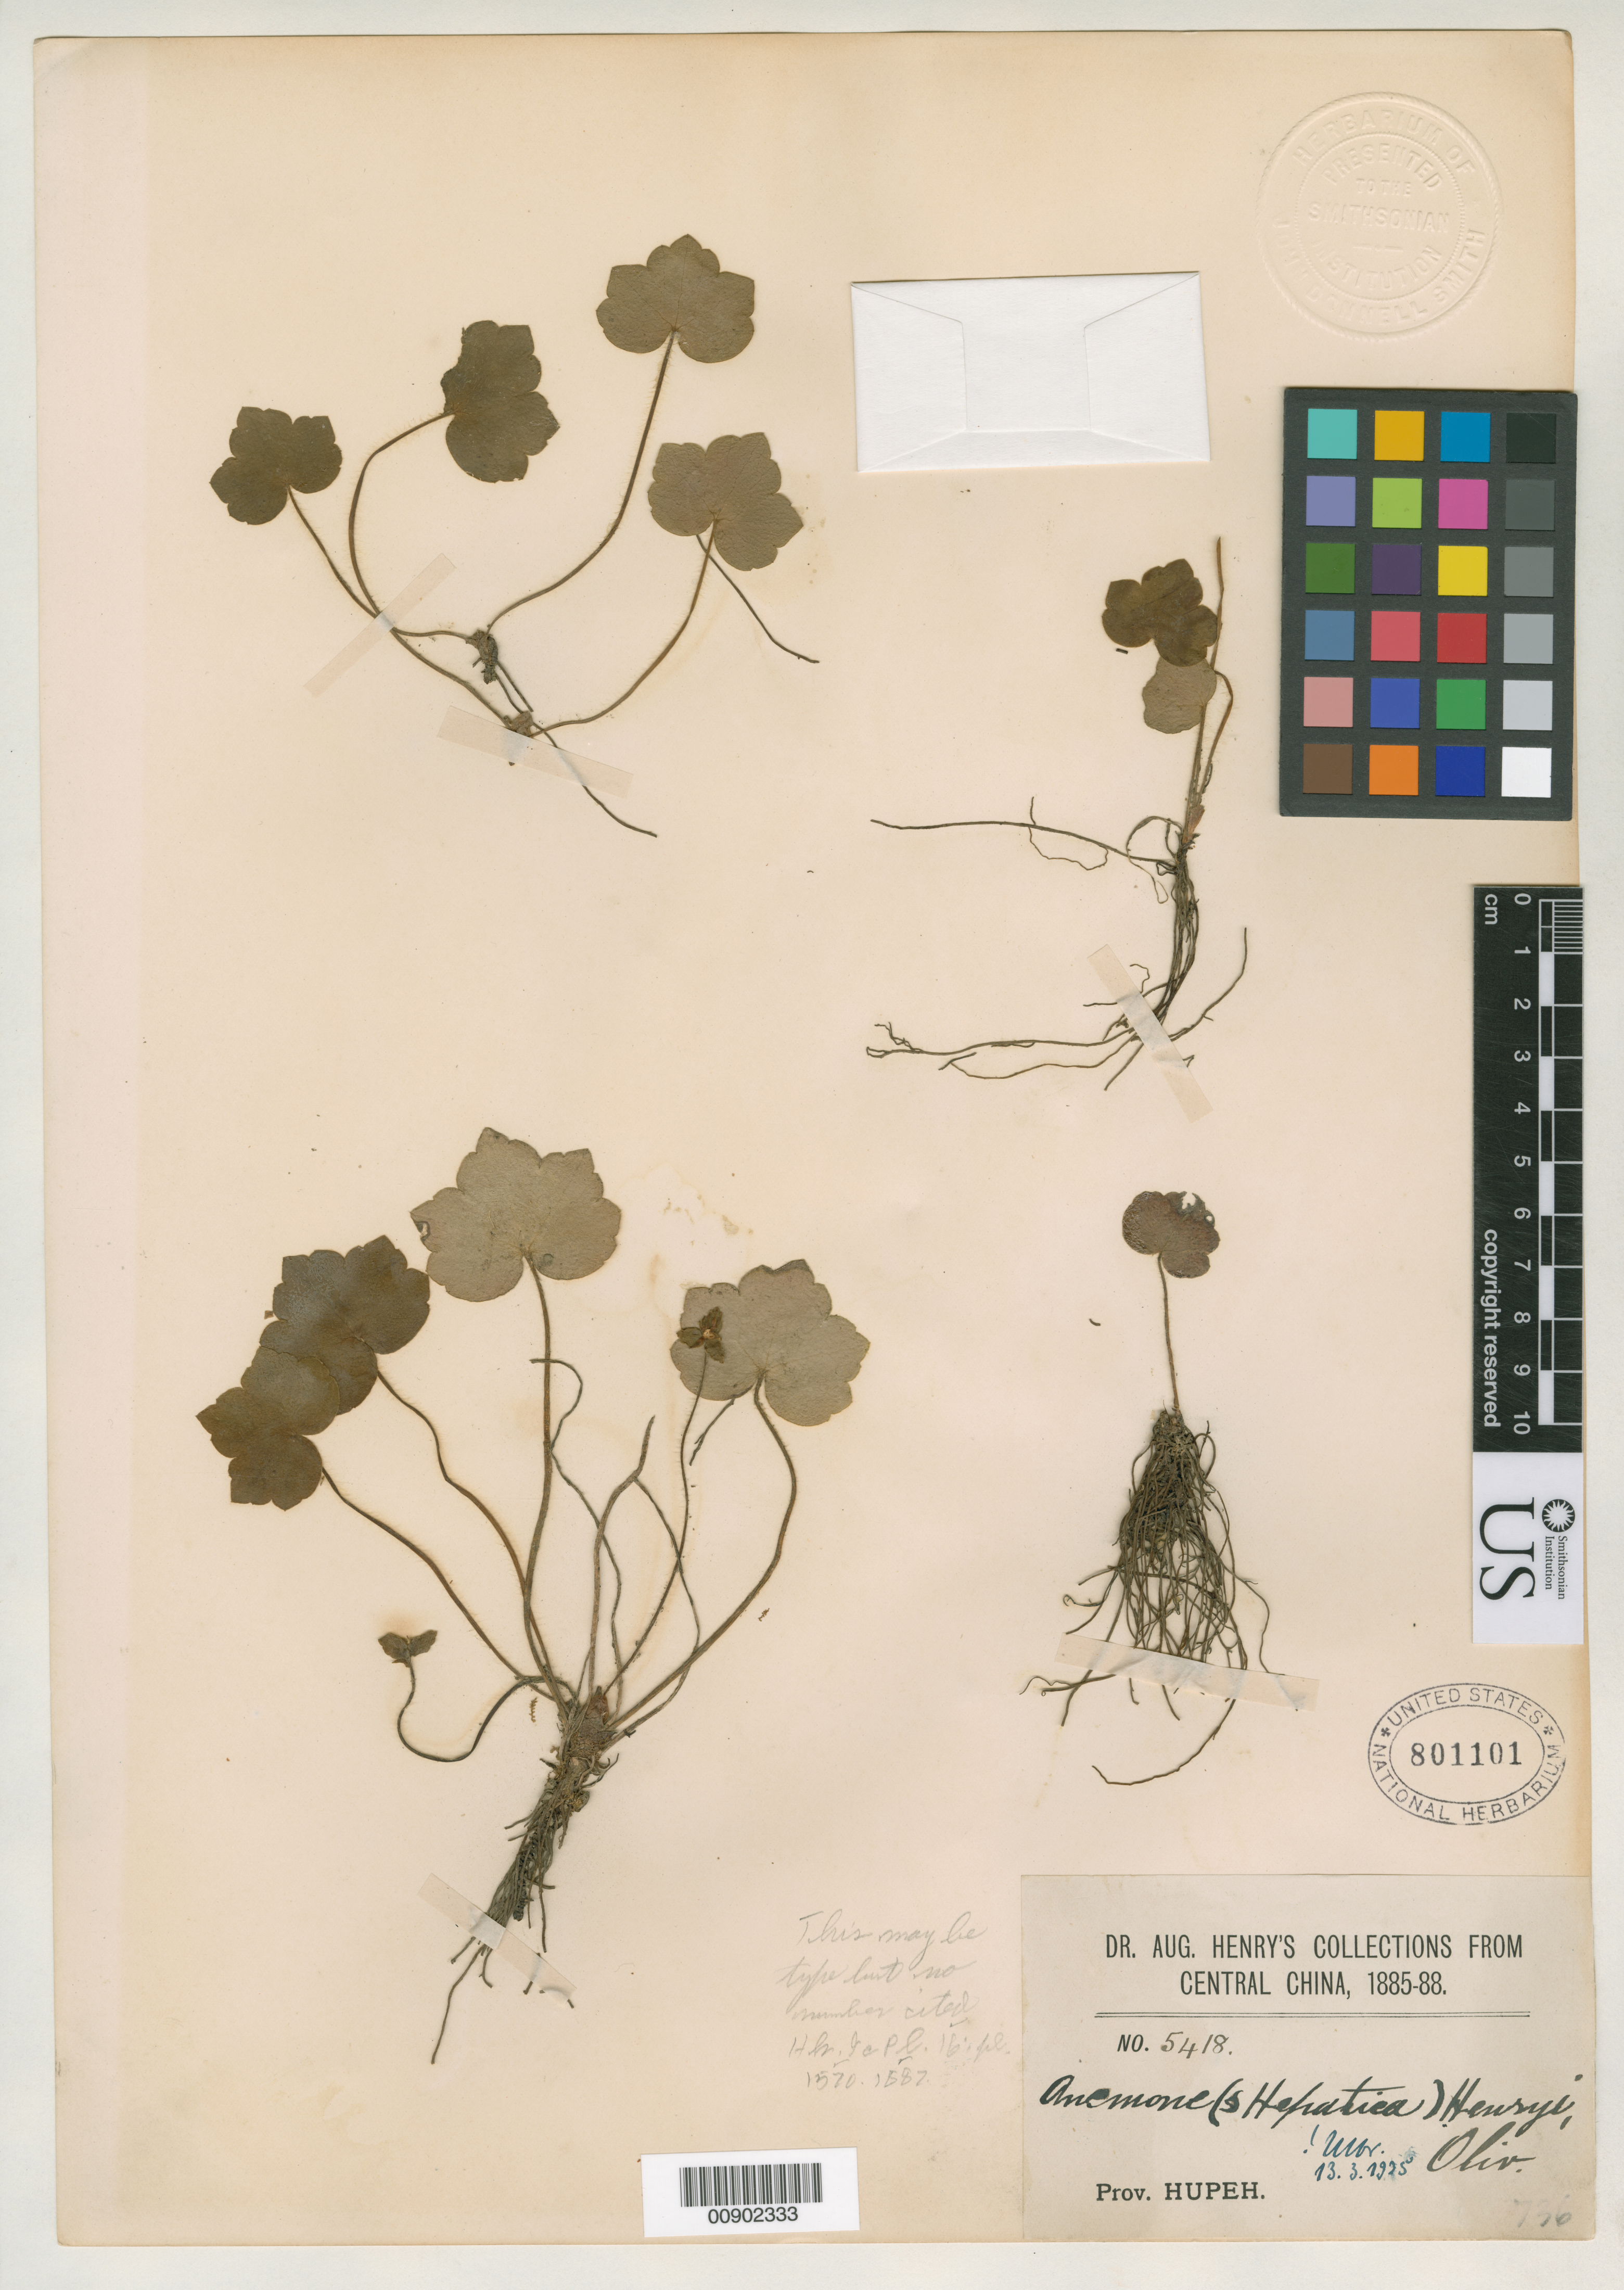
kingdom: Plantae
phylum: Tracheophyta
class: Magnoliopsida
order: Ranunculales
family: Ranunculaceae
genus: Anemone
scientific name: Anemone henryi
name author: Oliv.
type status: Possible Type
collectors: A. Henry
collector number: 5418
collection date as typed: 1885 to -- --- 1888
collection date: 1885/1888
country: China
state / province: Hubei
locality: Central China, Prov. Hupeh.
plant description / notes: Protologue cites a Henry collection, but without collection number.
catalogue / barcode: US 801101